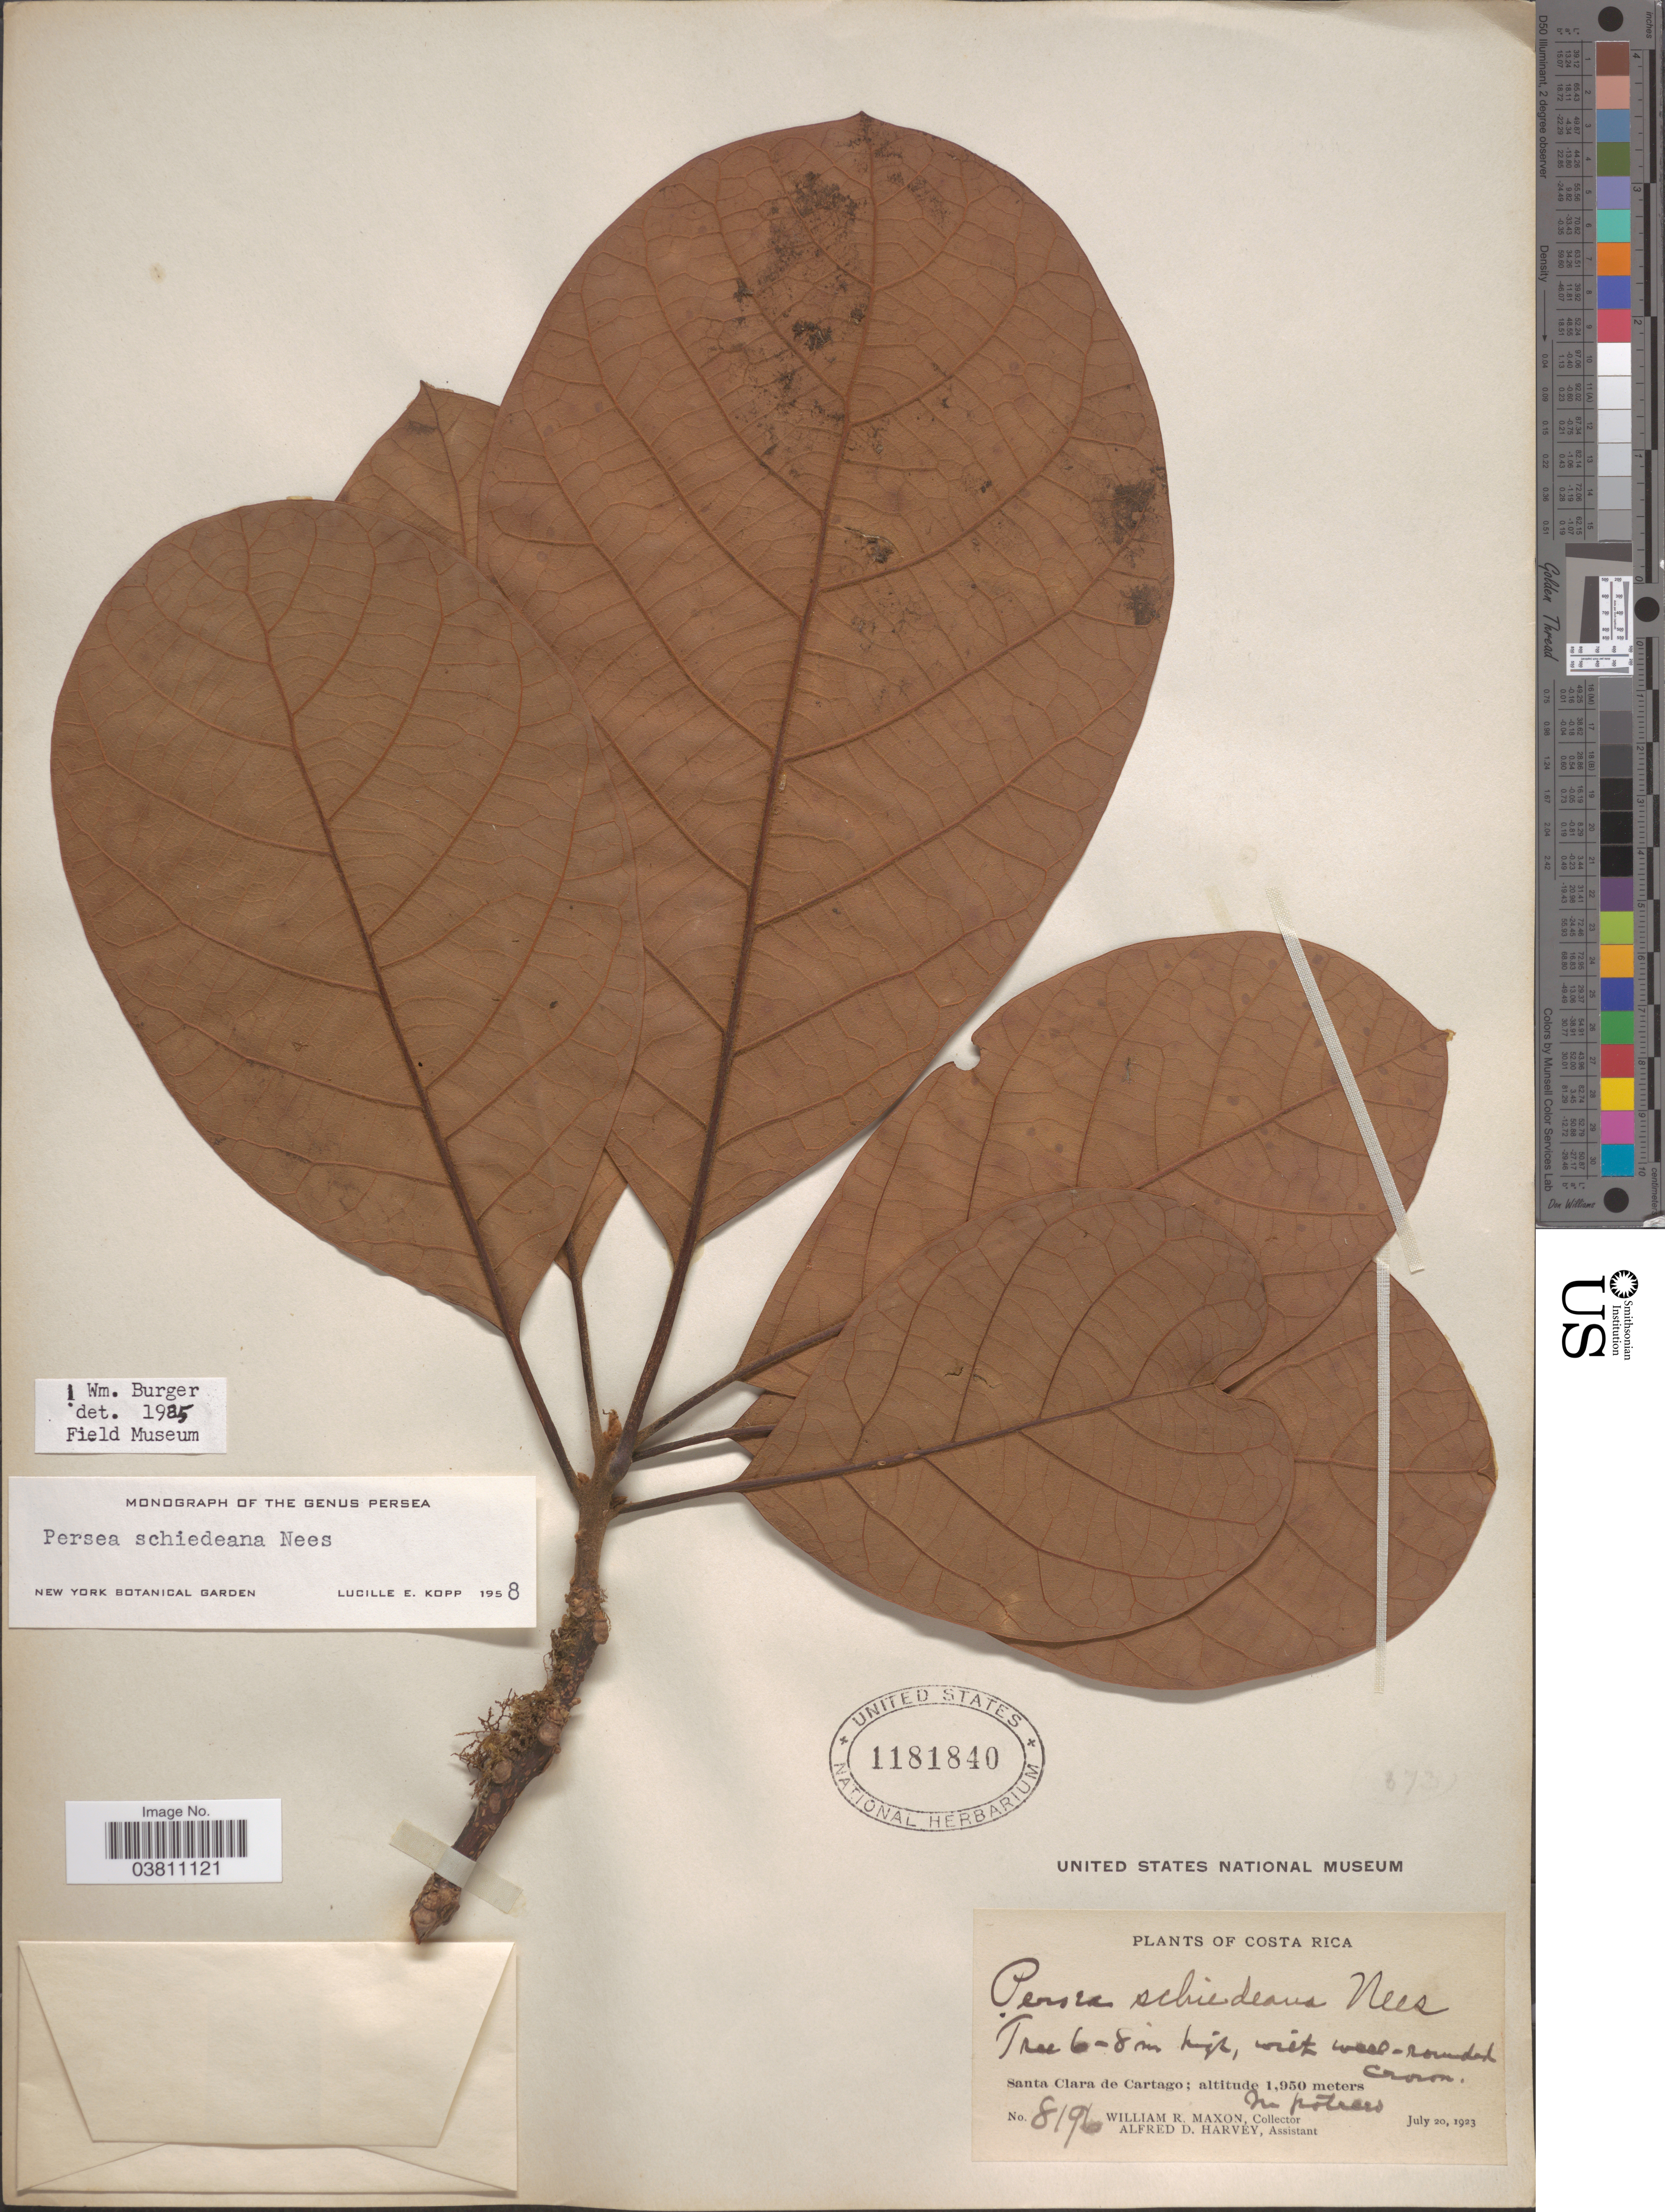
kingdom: Plantae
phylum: Tracheophyta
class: Magnoliopsida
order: Laurales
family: Lauraceae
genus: Persea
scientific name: Persea schiediana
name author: Nees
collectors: W. R. Maxon & A. D. Harvey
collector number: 8196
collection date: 1923-07-20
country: Costa Rica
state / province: Cartago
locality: Santa Clara de Cartago.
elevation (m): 1950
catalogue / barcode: US 1181840